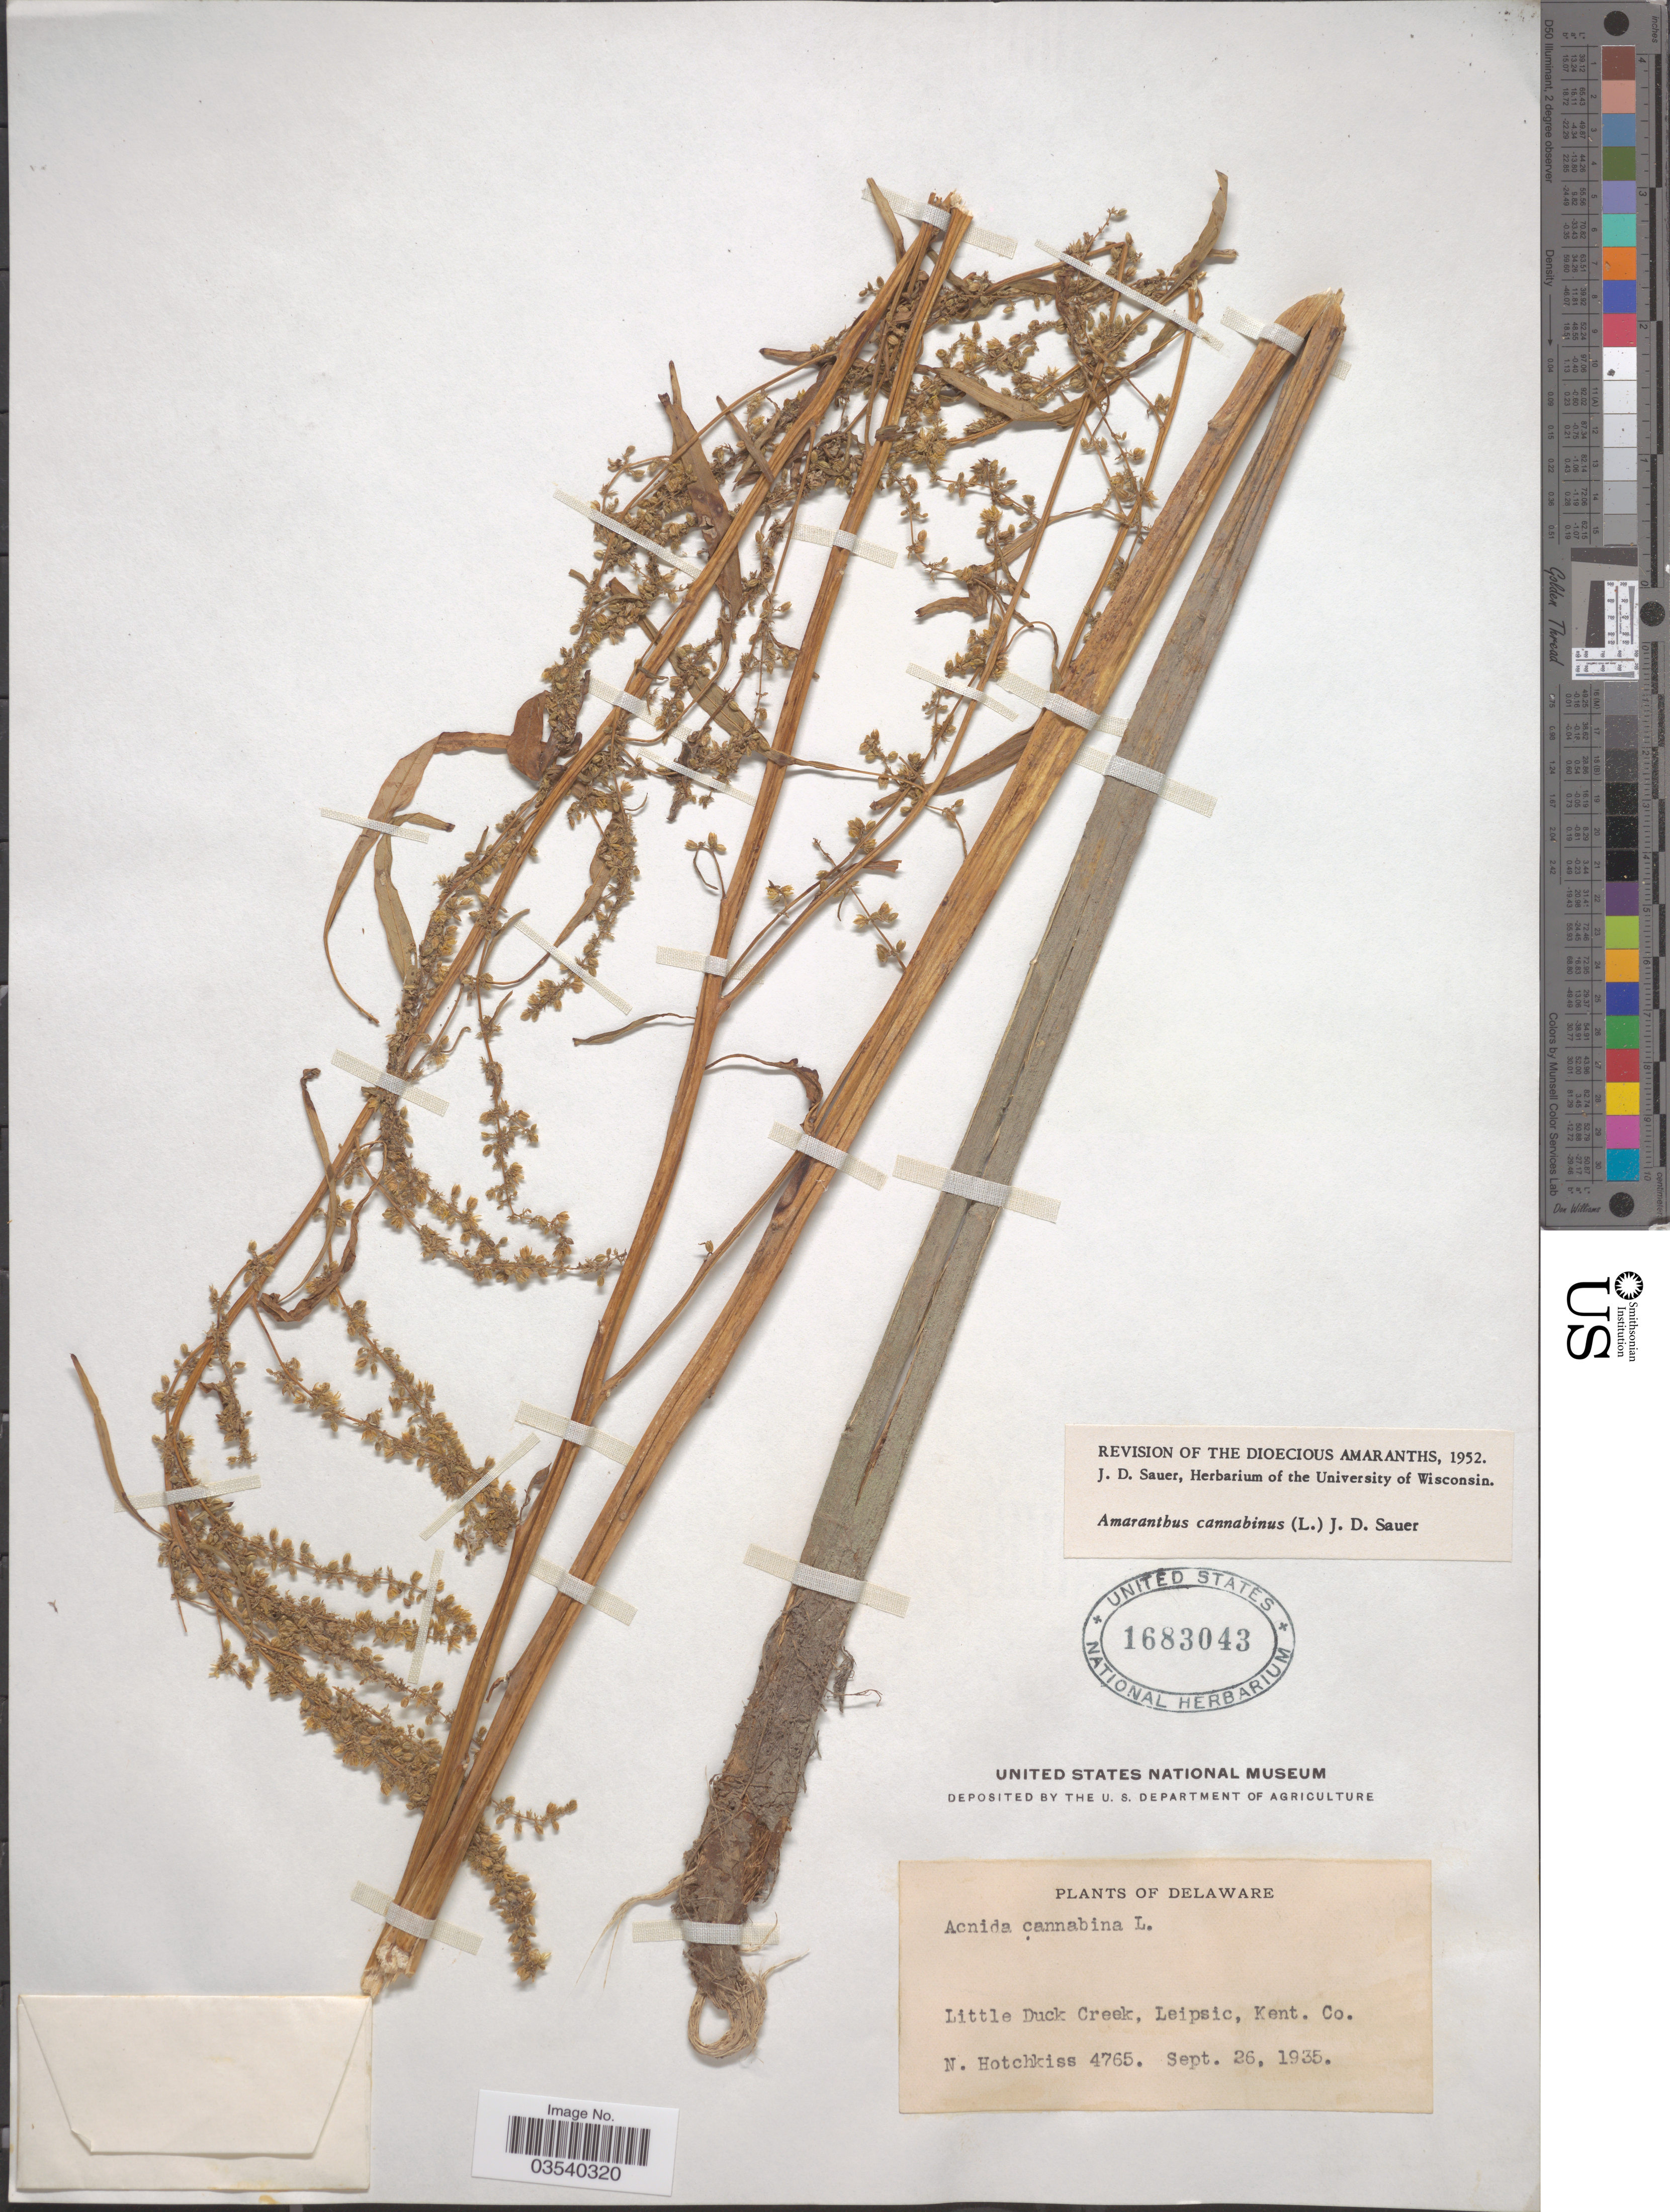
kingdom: Plantae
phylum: Tracheophyta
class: Magnoliopsida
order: Caryophyllales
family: Amaranthaceae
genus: Amaranthus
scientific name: Amaranthus cannabinus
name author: (L.) E.G. F. Sauer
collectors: N. Hotchkiss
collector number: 4765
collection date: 1935-09-26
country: United States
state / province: Delaware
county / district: Kent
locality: Little Duck Creek, Leipsic, Kent. Co.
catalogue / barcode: US 1683043